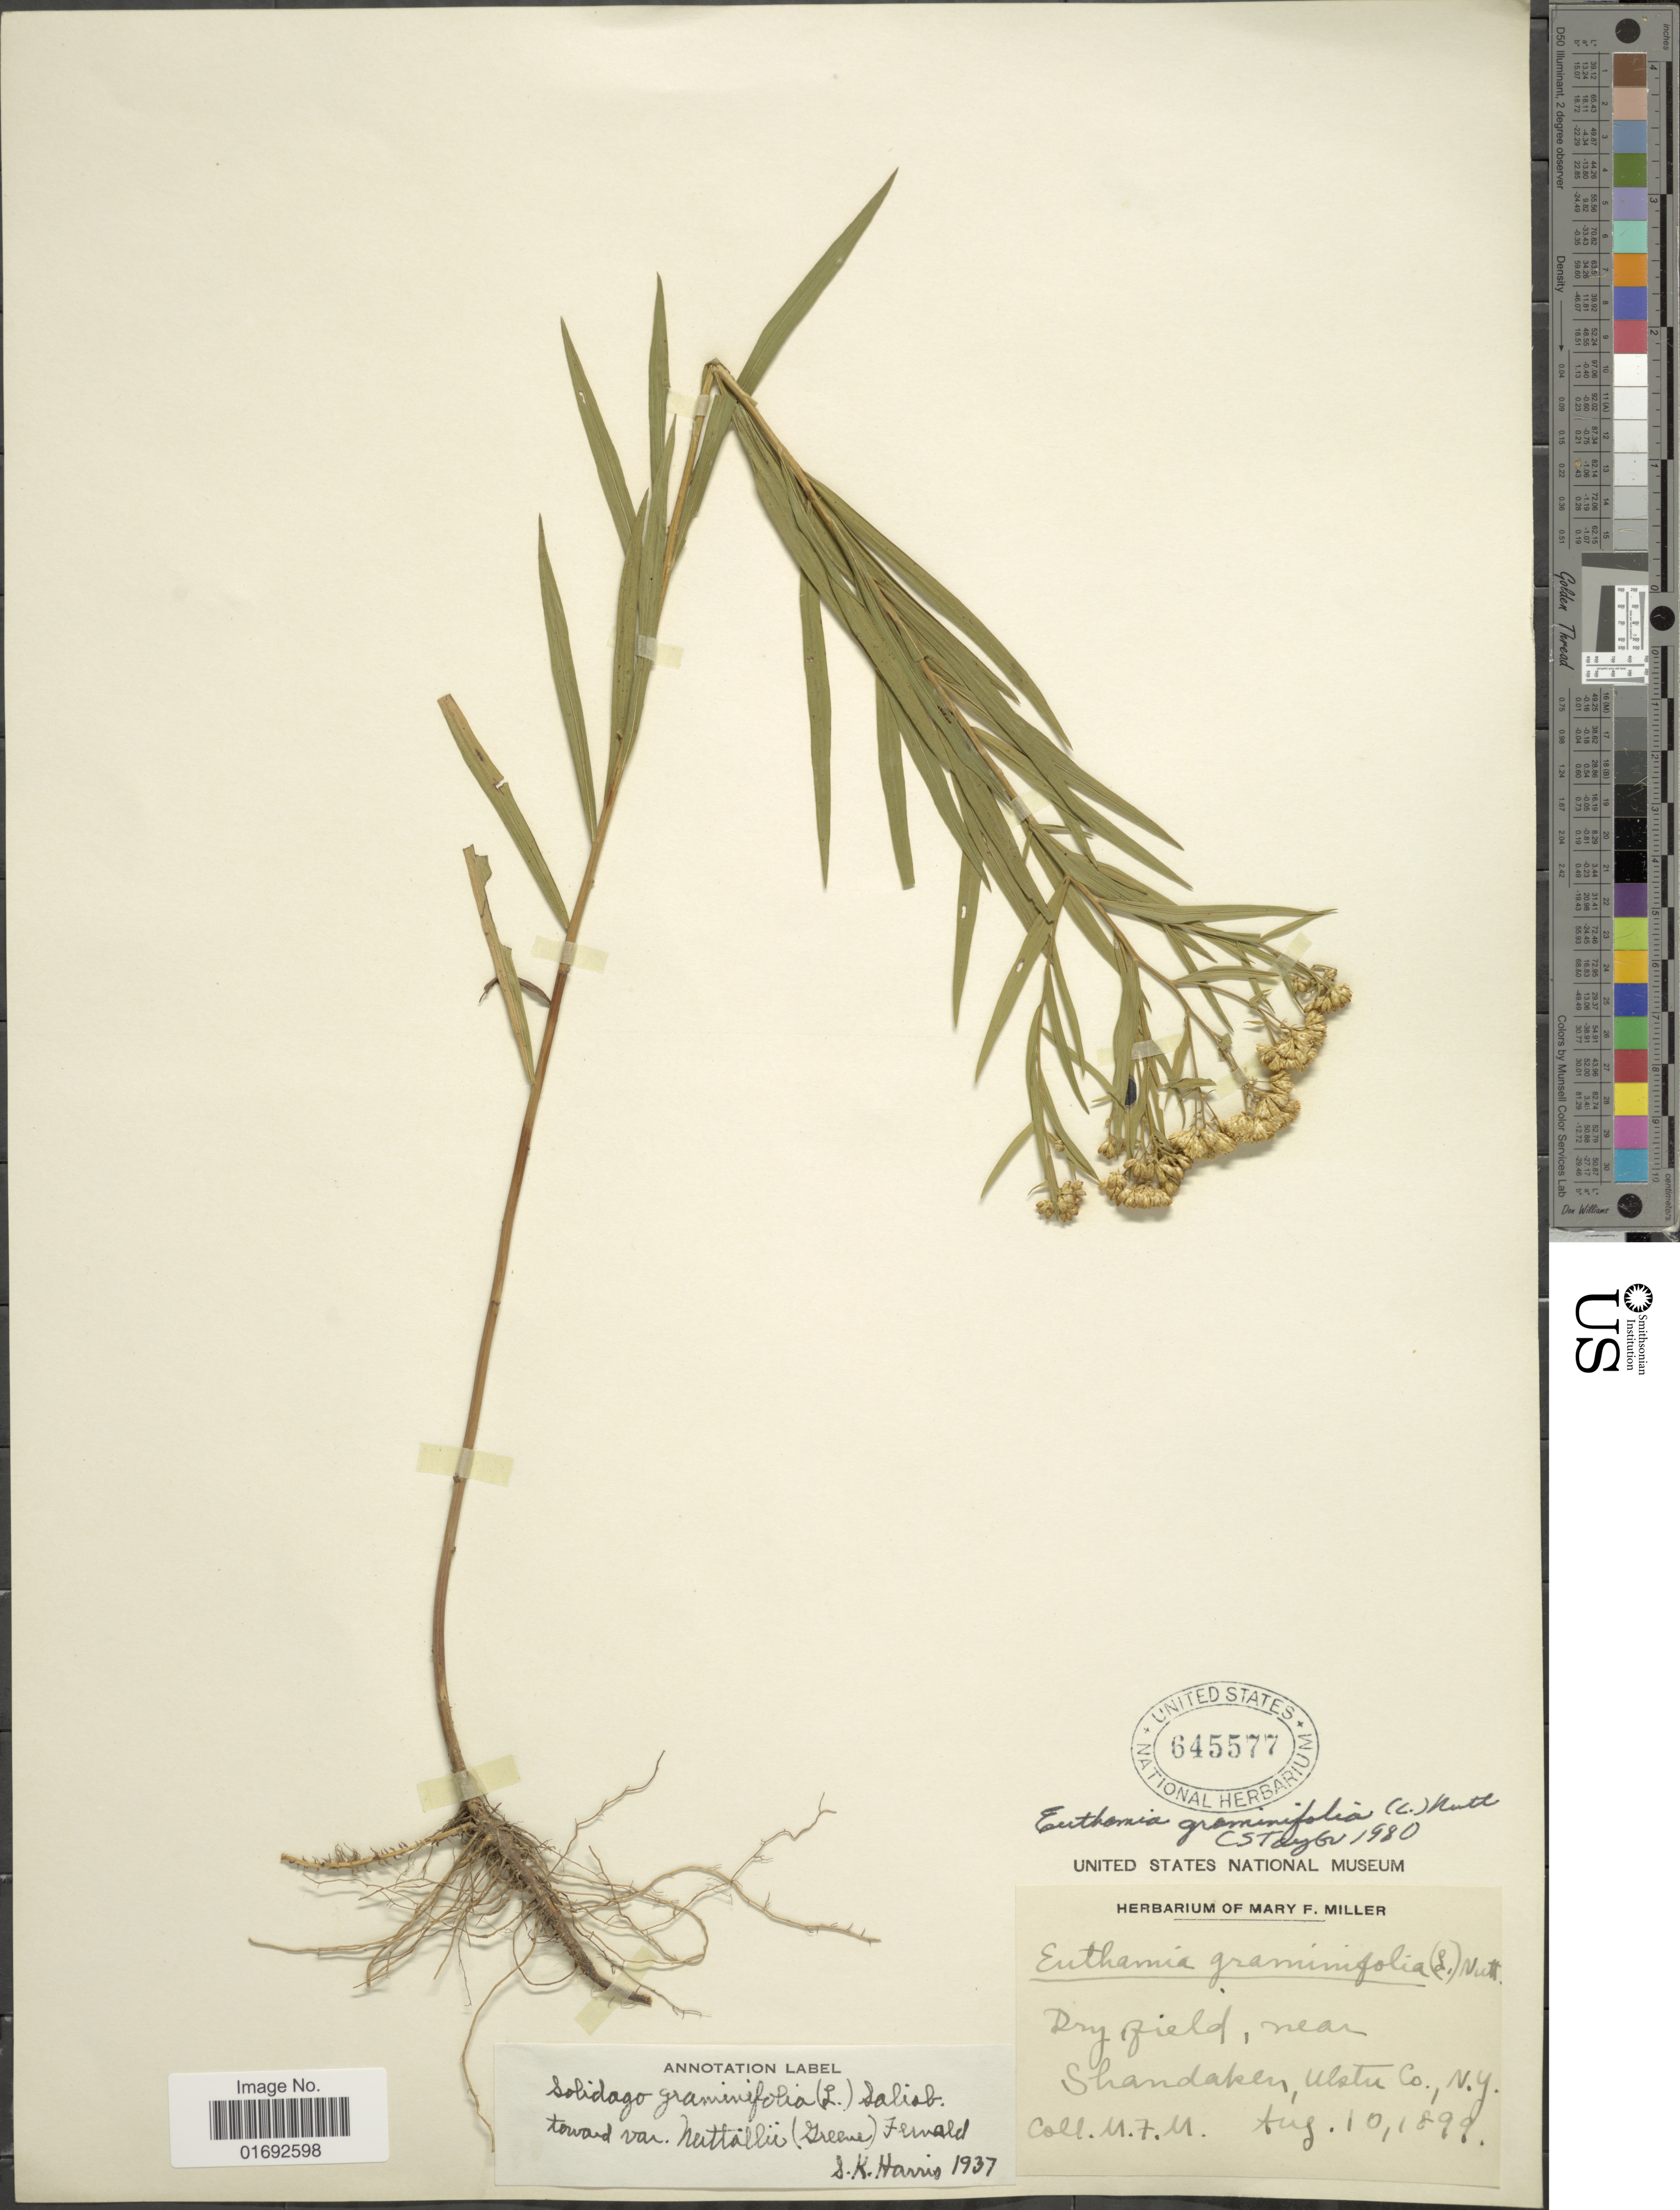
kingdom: Plantae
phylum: Tracheophyta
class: Magnoliopsida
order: Asterales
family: Asteraceae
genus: Euthamia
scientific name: Euthamia graminifolia var. nuttalii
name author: (S.W. Greene) W. Stone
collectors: M. F. Miller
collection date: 1899-08-10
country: United States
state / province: New York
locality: Shandaken, Ulstu Co., N. Y.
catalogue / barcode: US 645577